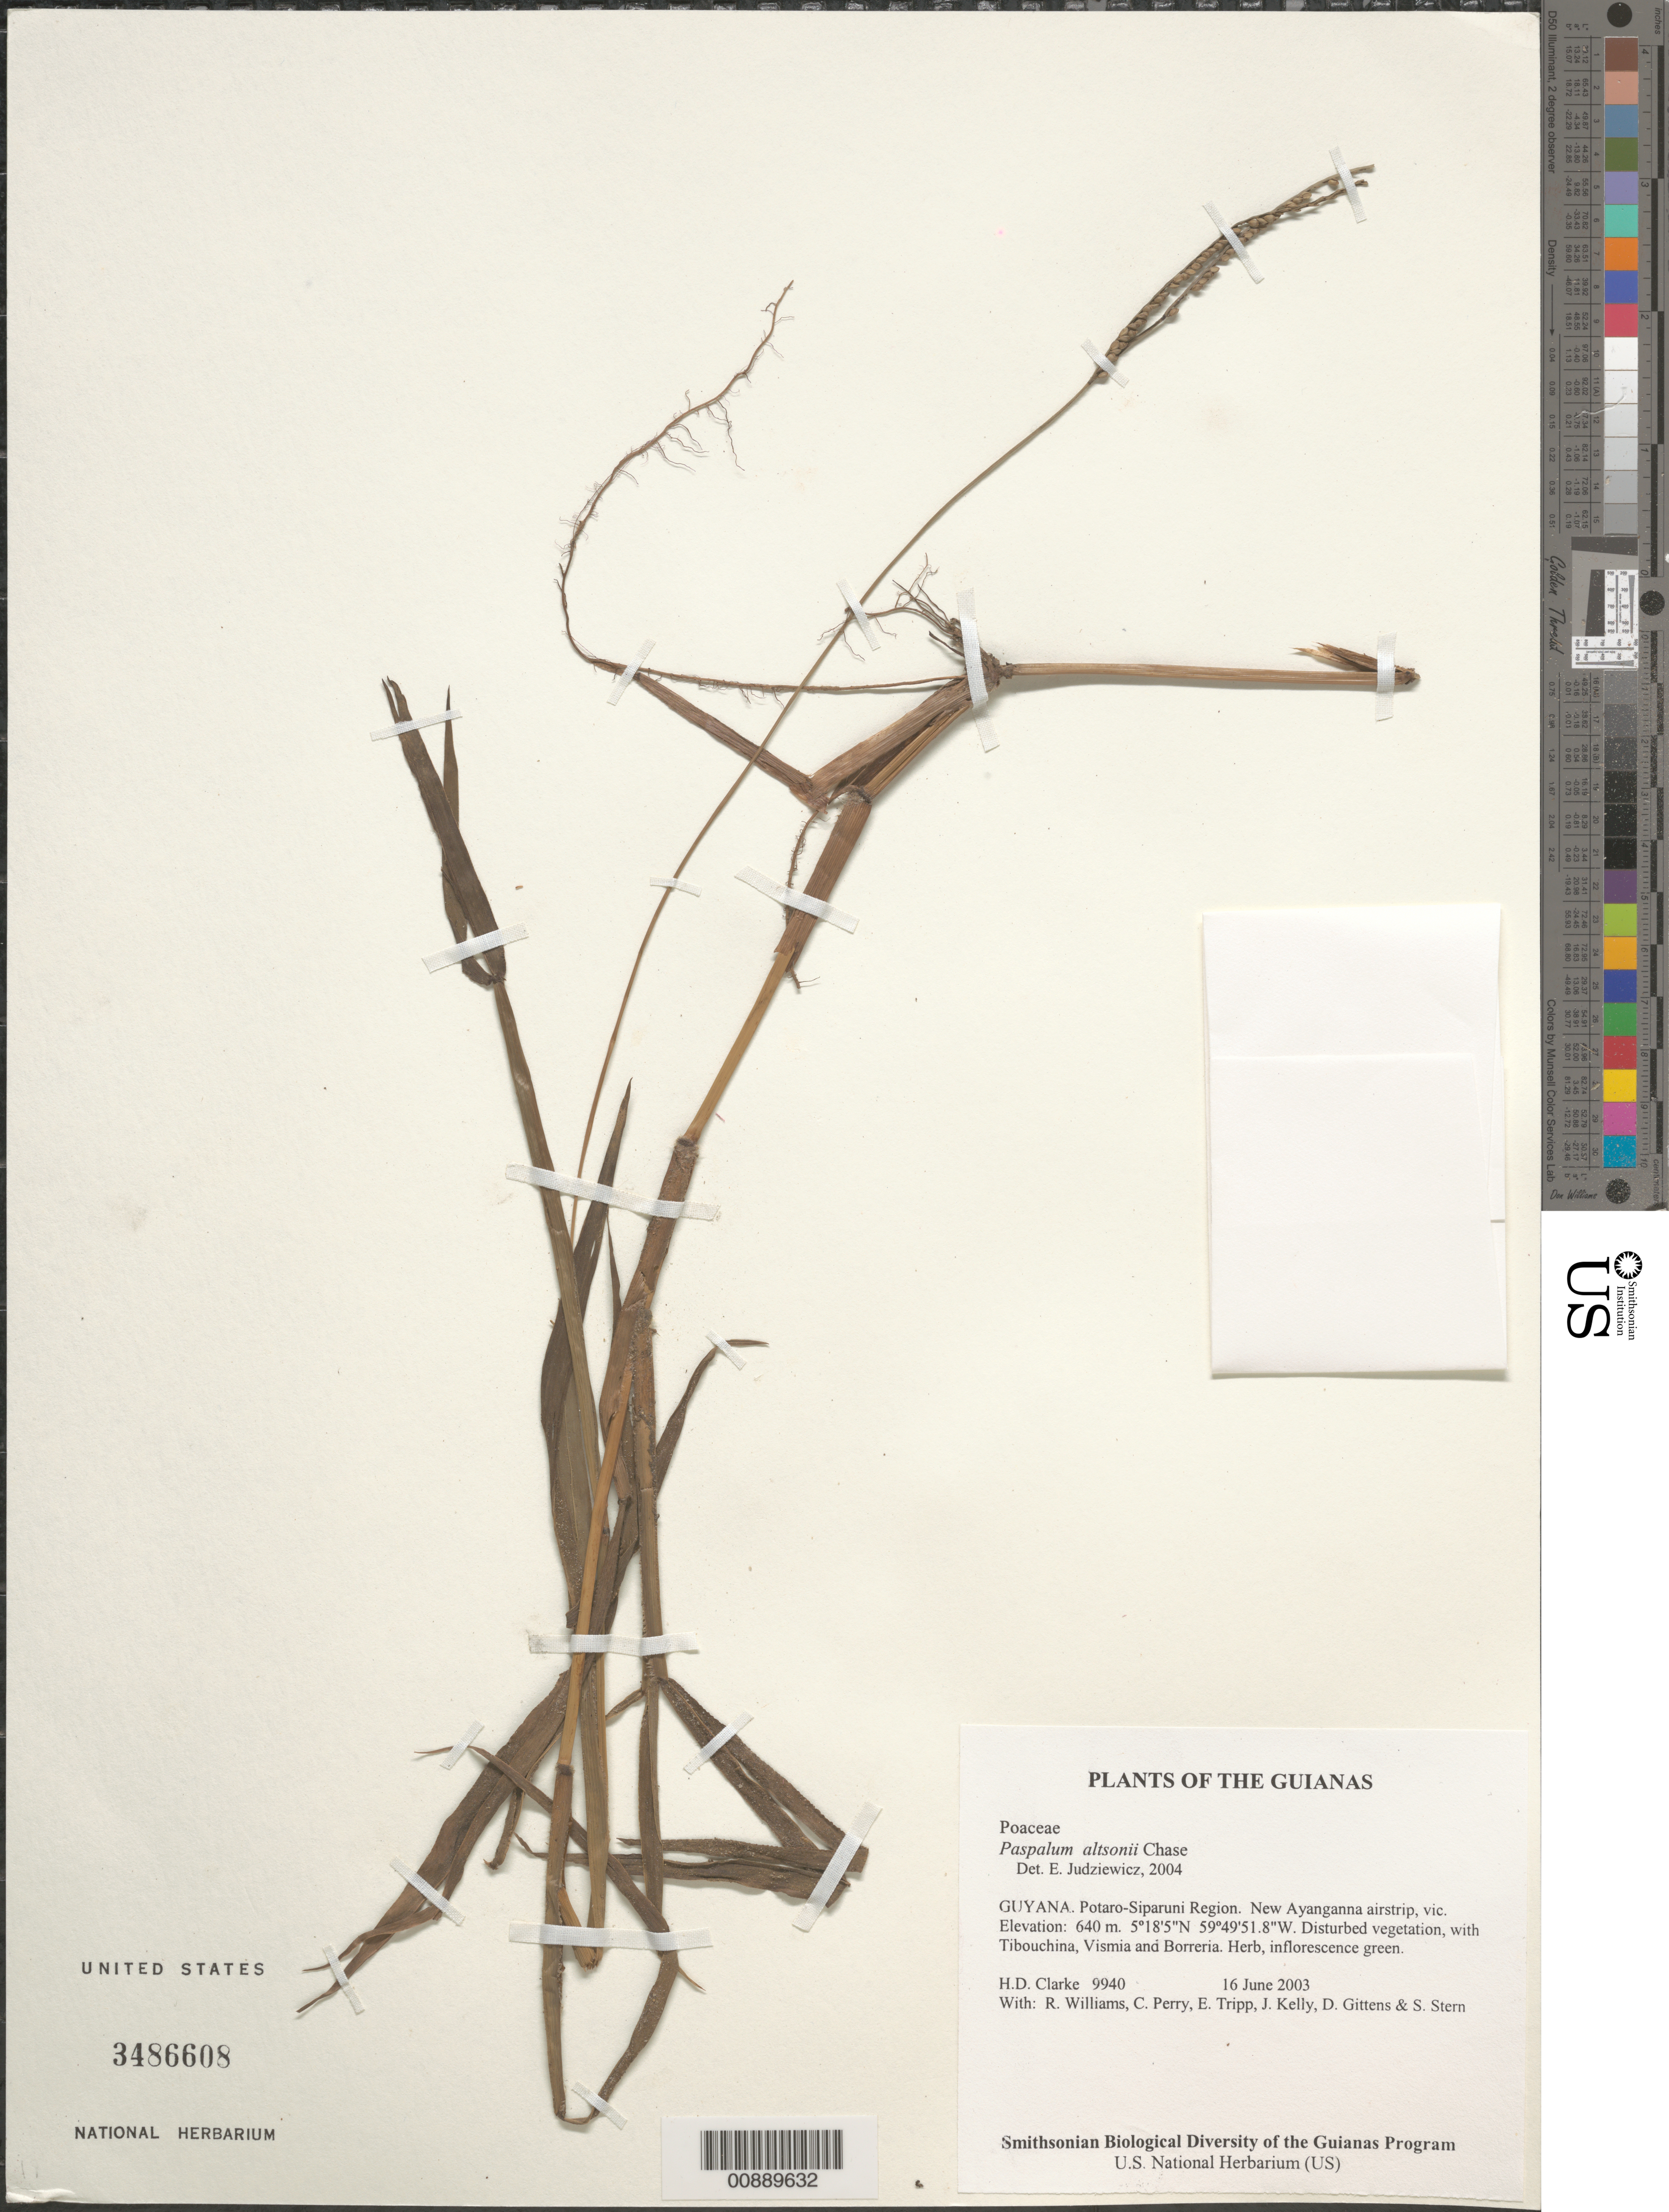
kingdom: Plantae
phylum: Tracheophyta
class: Liliopsida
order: Poales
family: Poaceae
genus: Paspalum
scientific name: Paspalum altsonii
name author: Chase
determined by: Judziewicz, E. J.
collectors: H. D. Clarke, R. Williams, C. Perry, E. Tripp, J. Kelly, D. Gittens & S. R. Stern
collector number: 9940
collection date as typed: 16 June 2003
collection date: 2003-06-16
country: Guyana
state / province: Potaro-Siparuni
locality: New Ayanganna airstrip, vic.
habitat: Disturbed vegetation, with Tibouchina, Vismia and Borreria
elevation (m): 640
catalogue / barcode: US 3486608